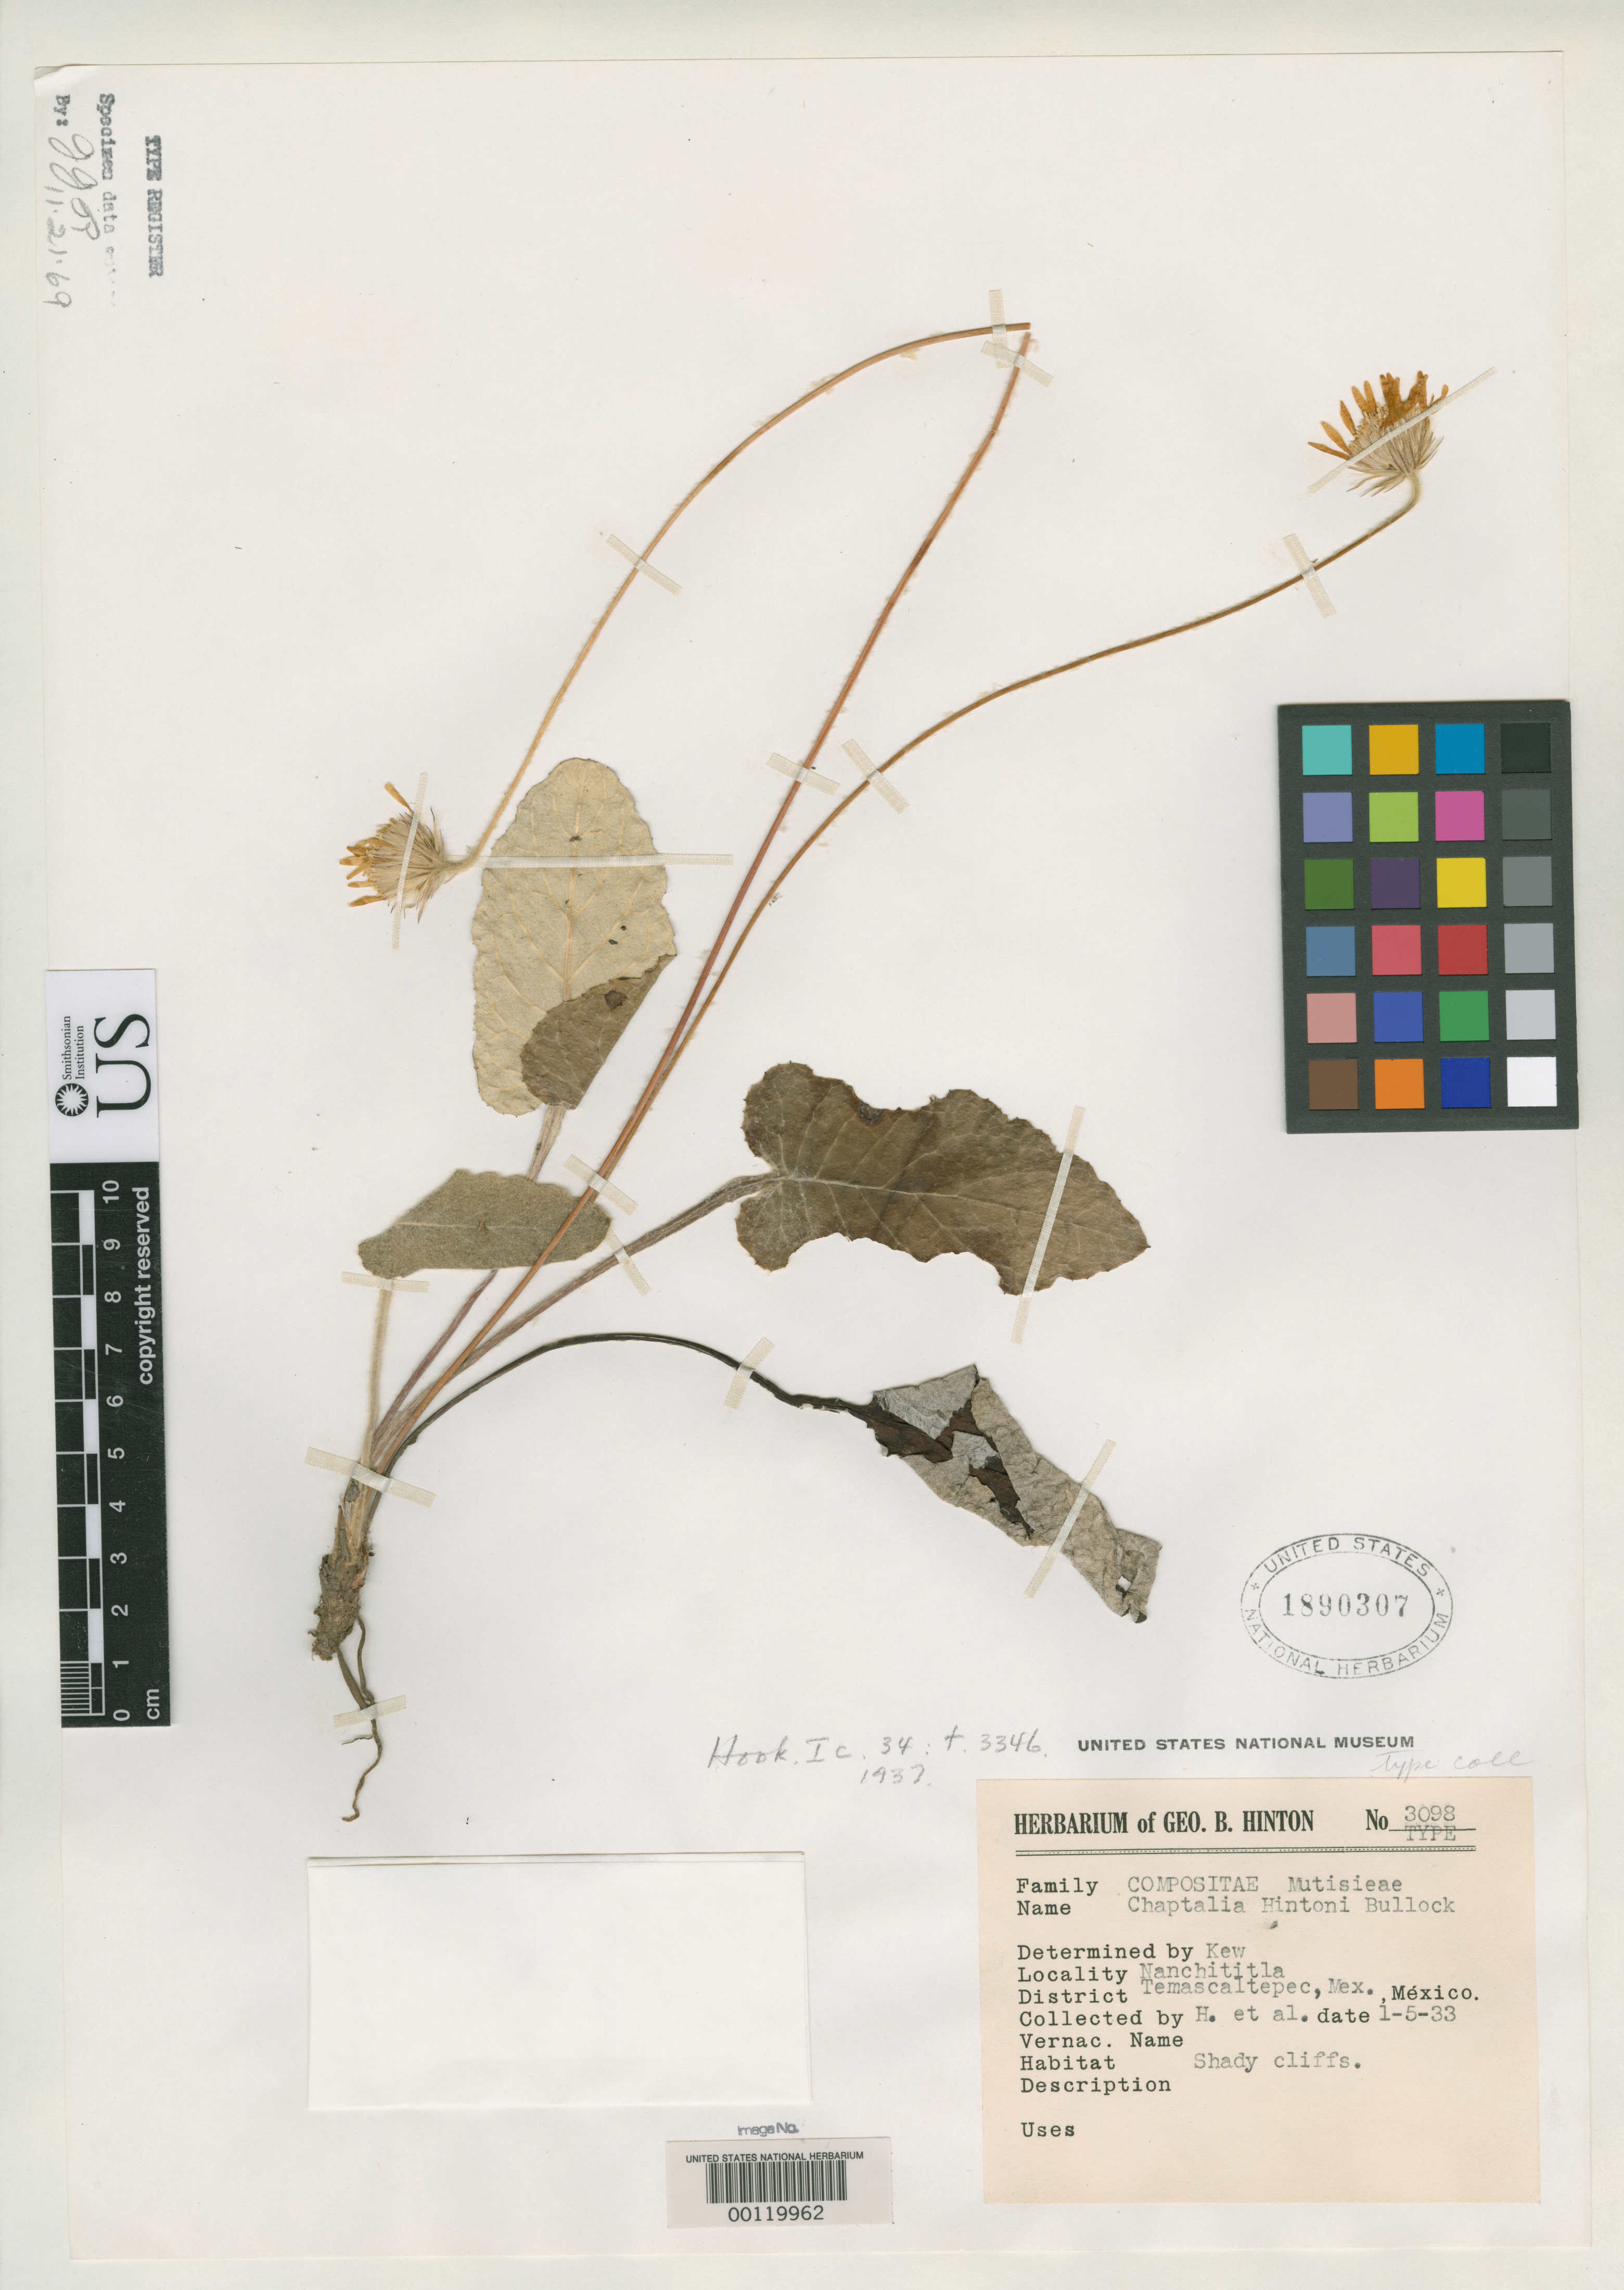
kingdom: Plantae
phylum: Tracheophyta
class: Magnoliopsida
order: Asterales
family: Asteraceae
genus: Chaptalia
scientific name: Chaptalia hintoni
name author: Bullock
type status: Isotype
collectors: G. B. Hinton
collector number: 3098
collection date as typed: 01 May 1933 to 05 May 1933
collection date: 1933-05-01/1933-05-05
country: Mexico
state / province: México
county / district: Temascaltepec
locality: Nanchititla.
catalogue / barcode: US 1890307